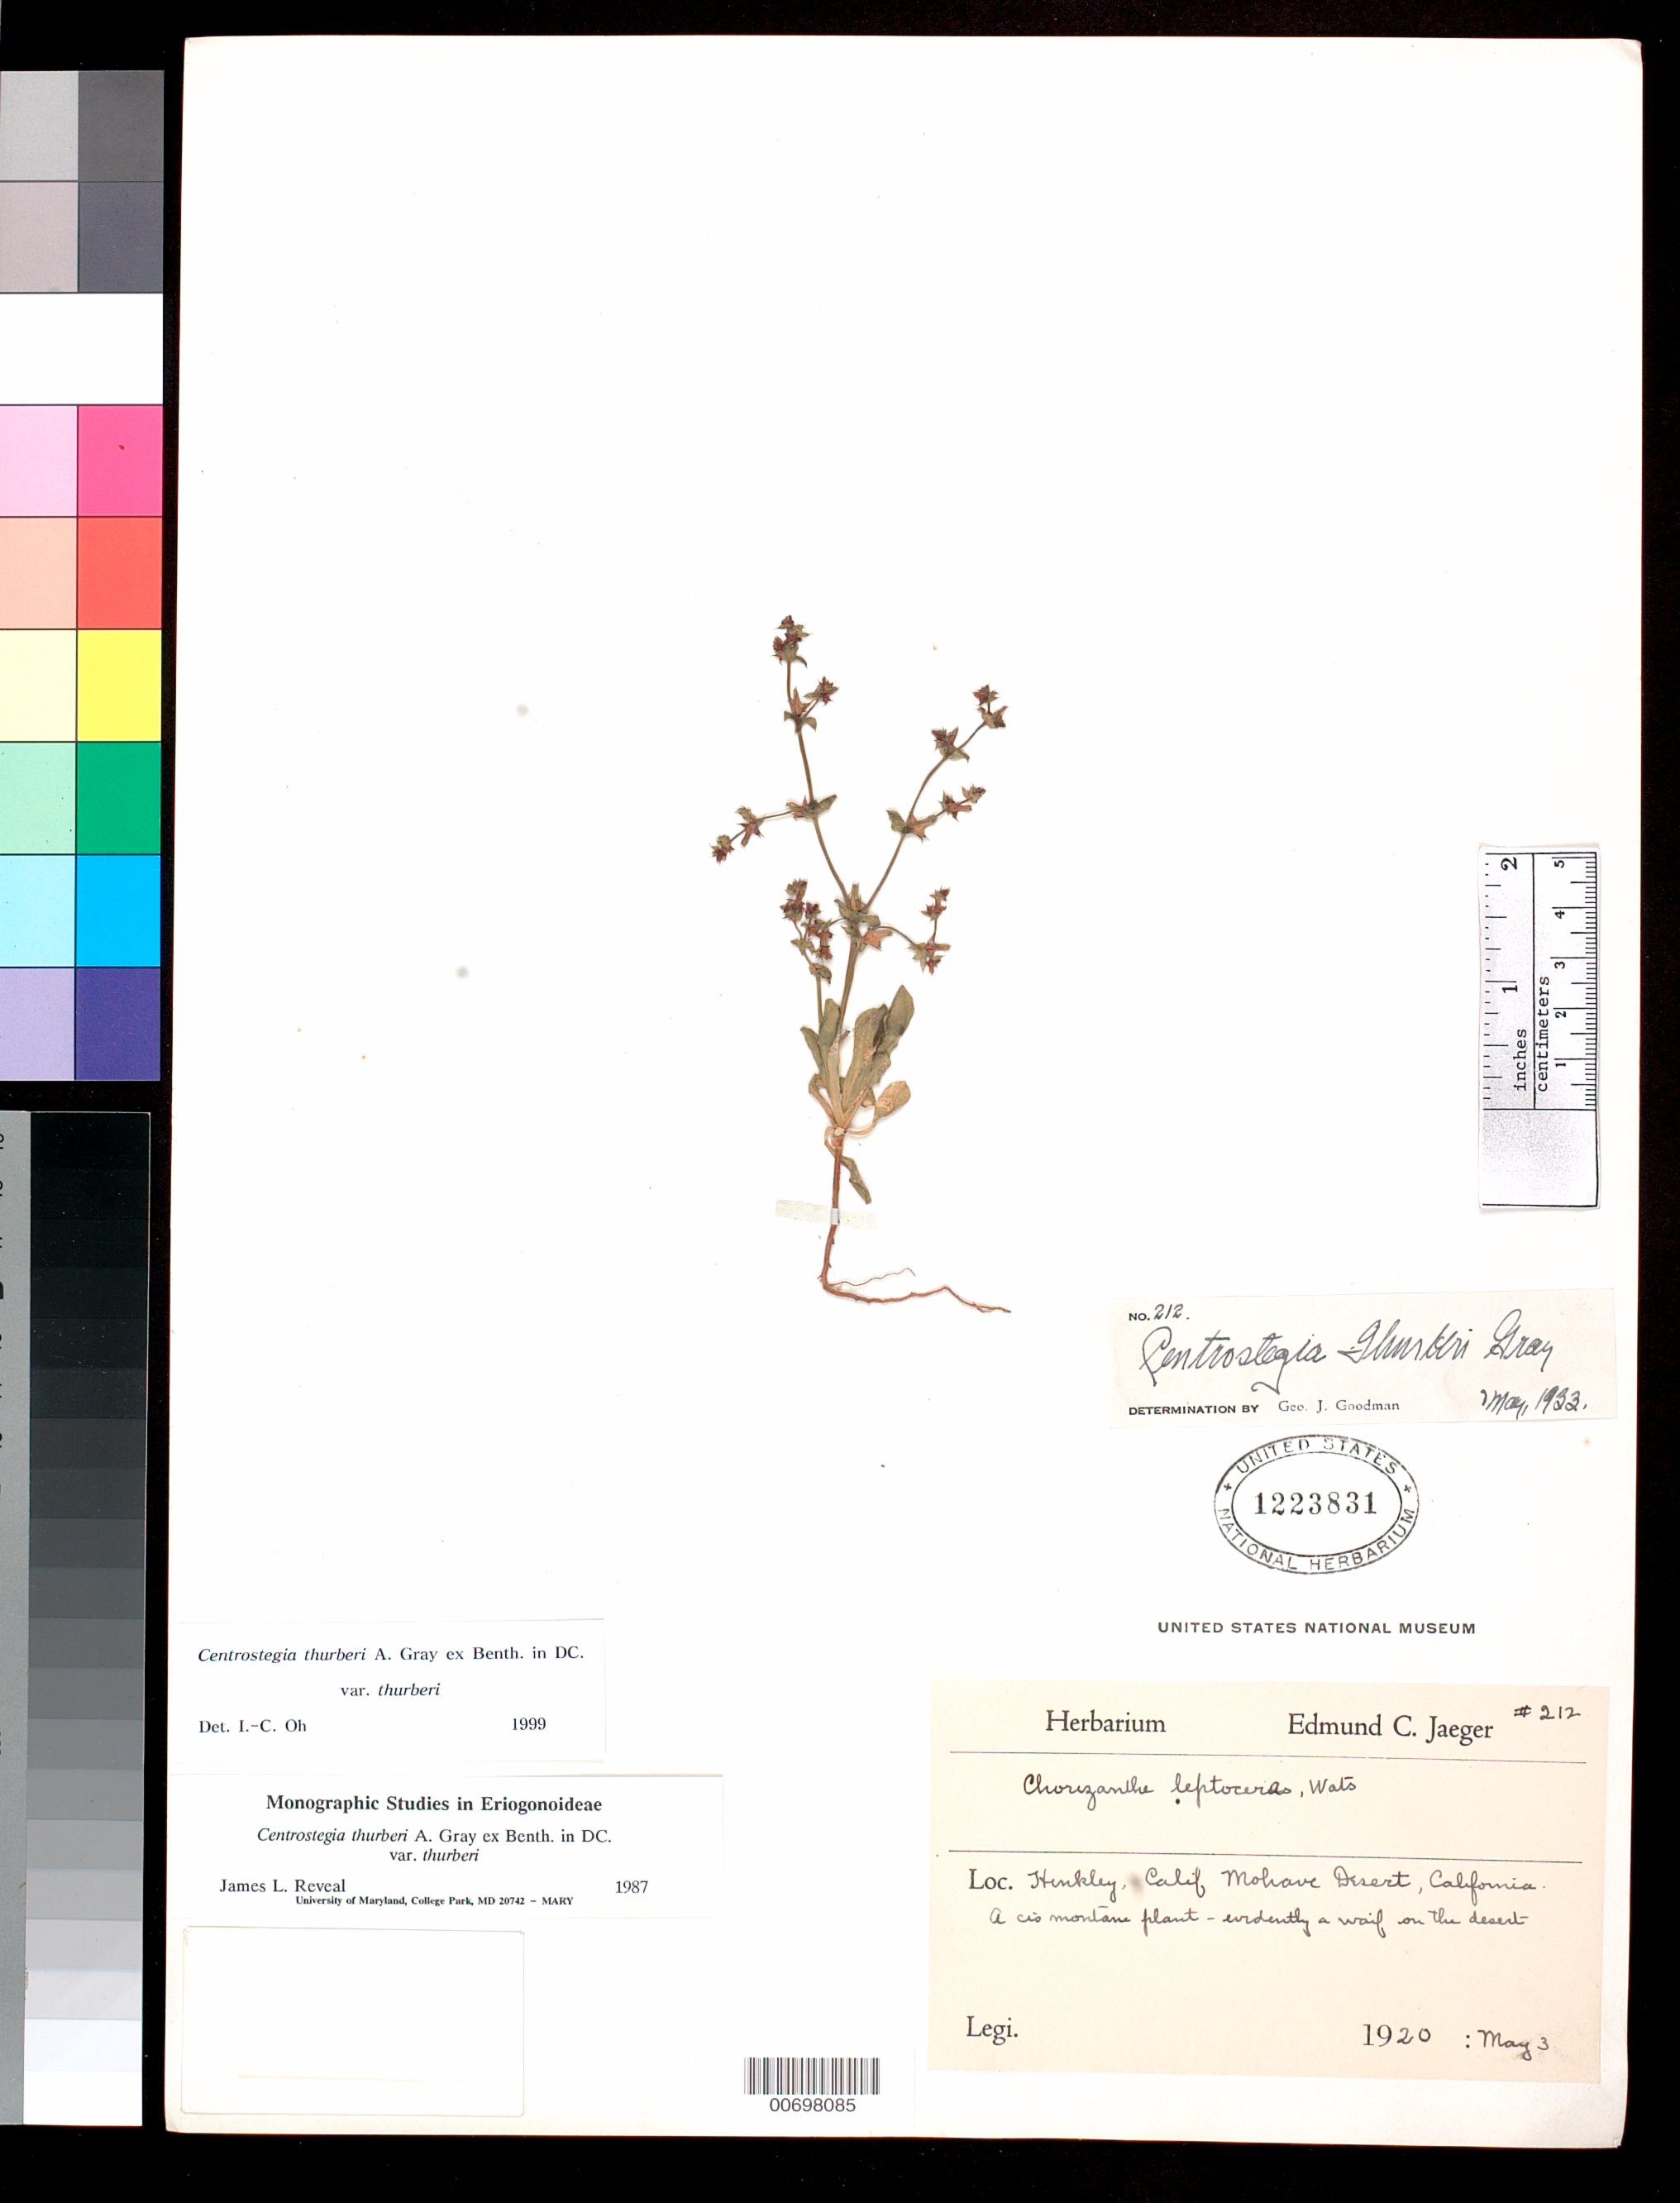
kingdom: Plantae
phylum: Tracheophyta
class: Magnoliopsida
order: Caryophyllales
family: Polygonaceae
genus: Centrostegia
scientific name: Centrostegia thurberi var. thurberi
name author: A. Gray ex Benth. in DC.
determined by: Oh, I. -C.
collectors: E. Jeager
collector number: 212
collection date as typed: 03 May 1920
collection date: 1920-05-03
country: United States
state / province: California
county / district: Kern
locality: Hinkley, Mohave Desert. A cis(?) montana plant - evidently a waif on the desert.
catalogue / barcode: US 1223831